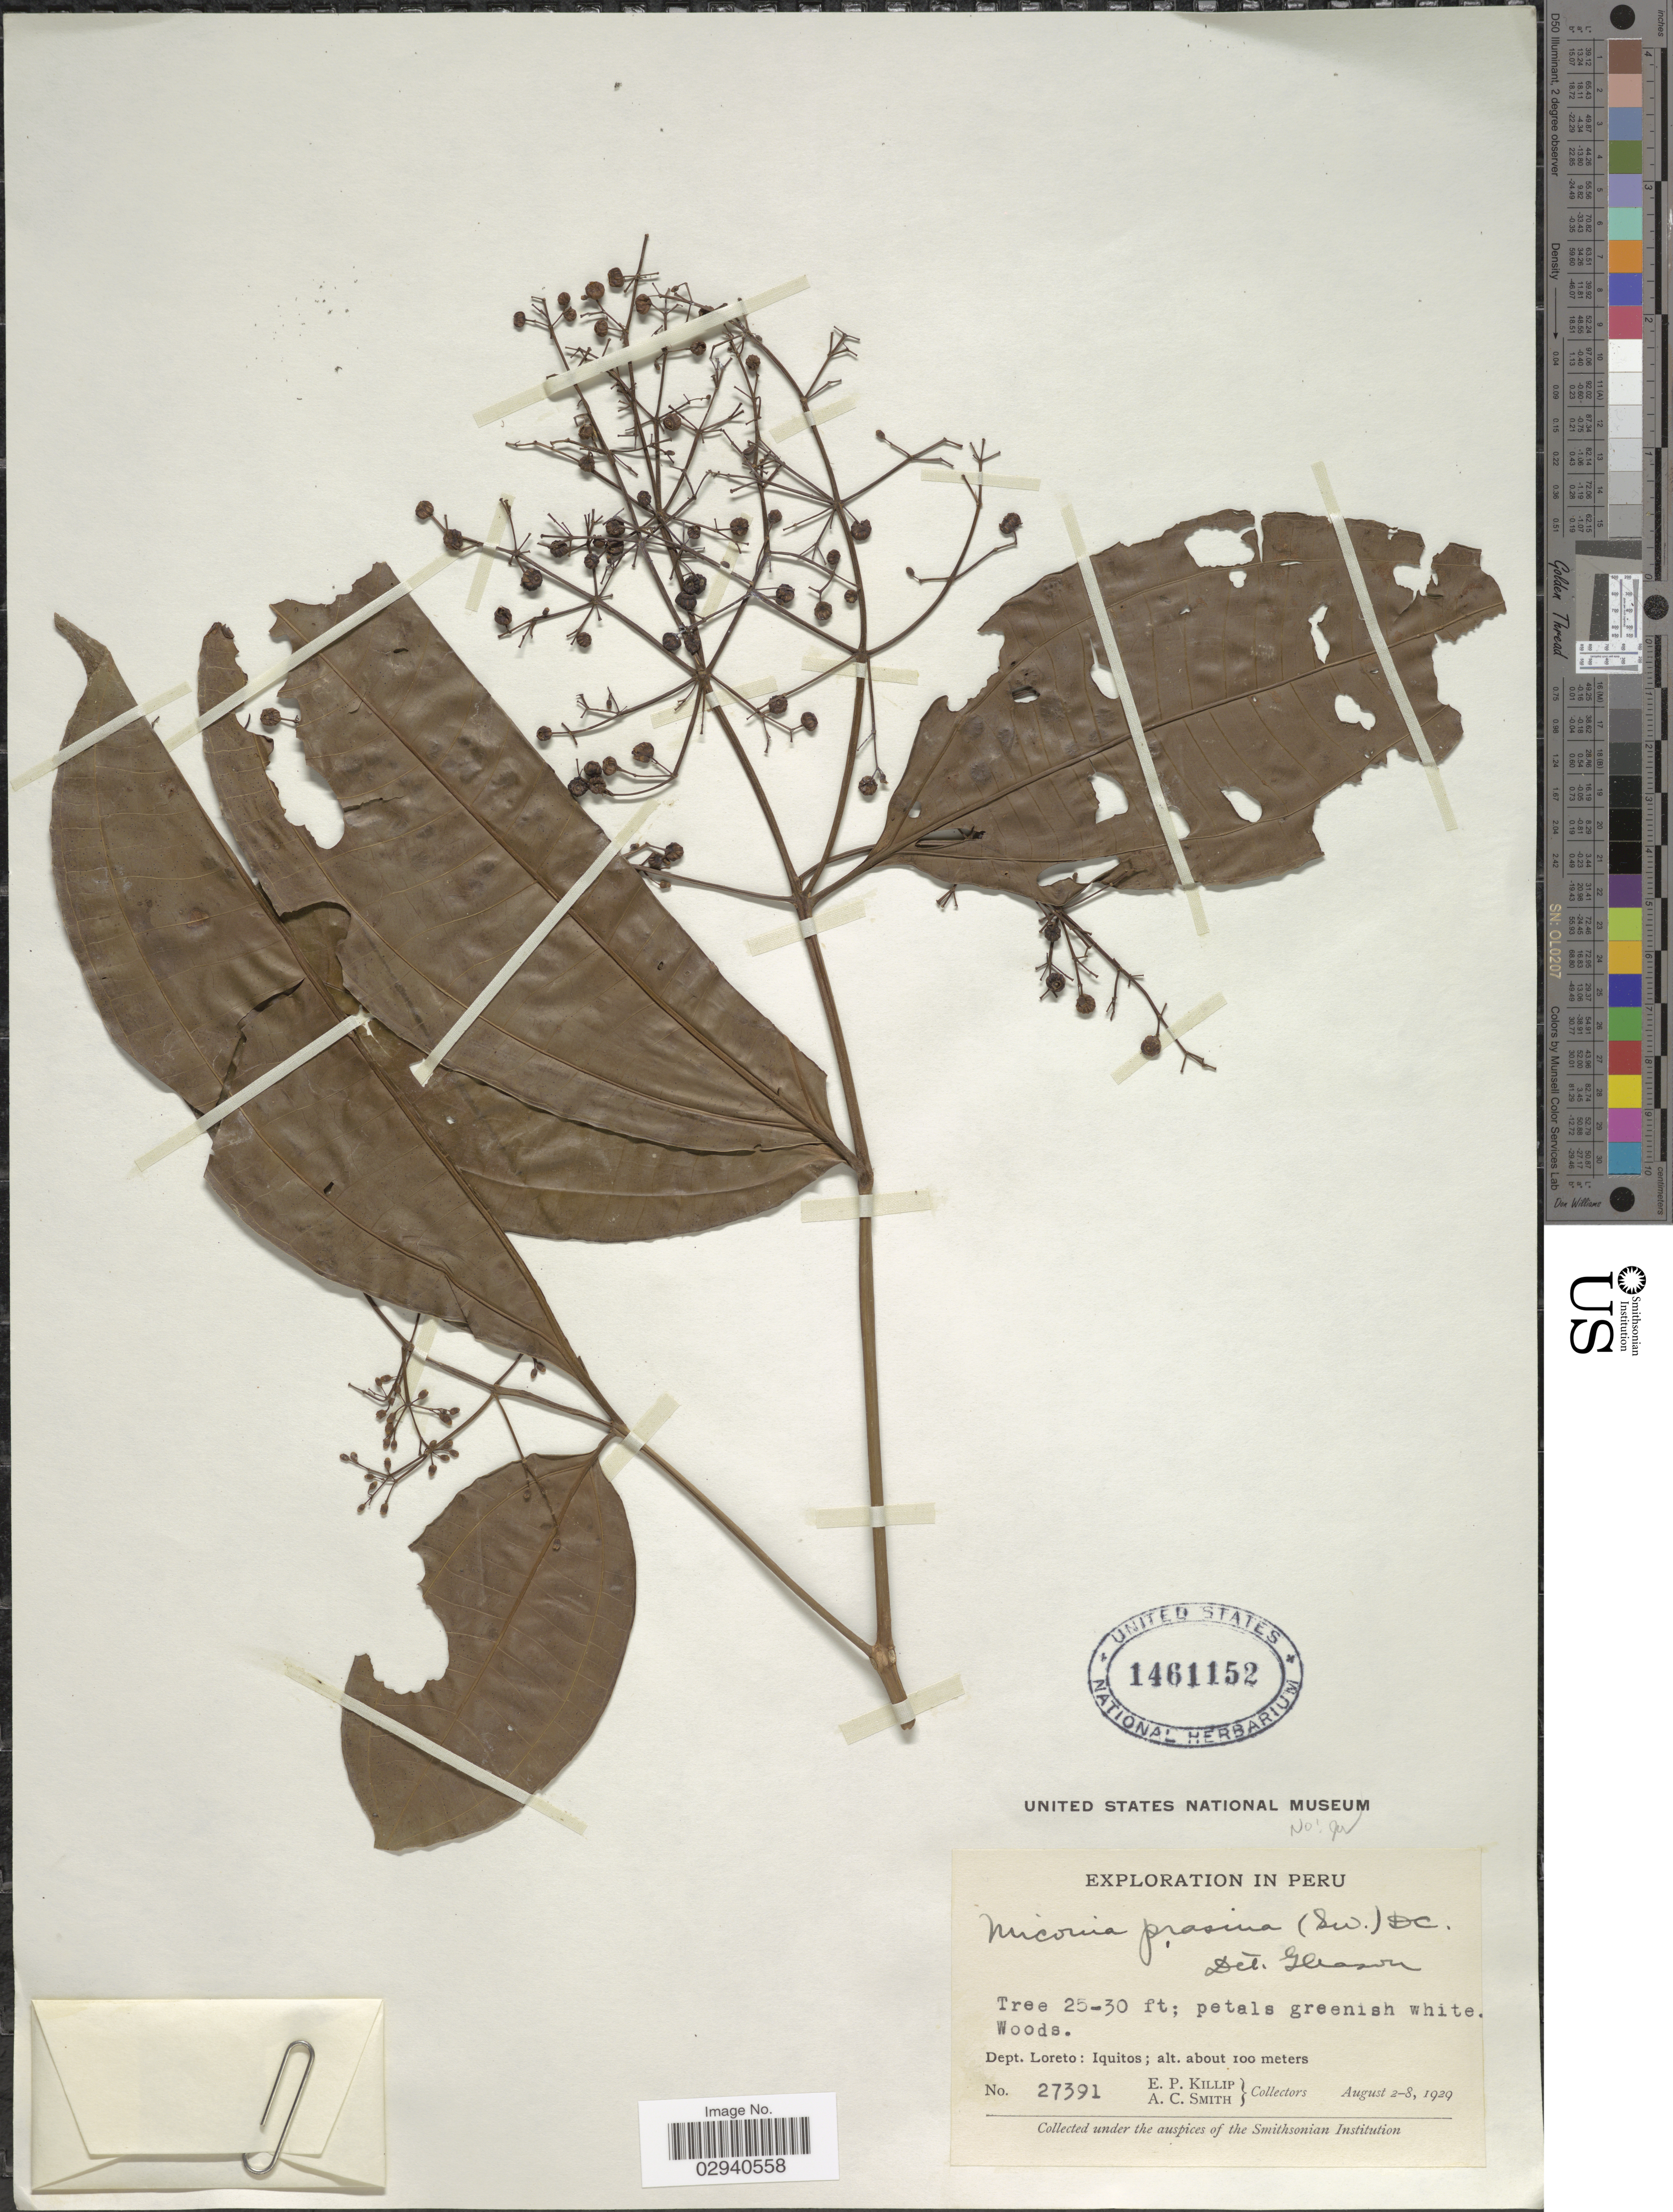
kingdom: Plantae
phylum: Tracheophyta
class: Magnoliopsida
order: Myrtales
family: Melastomataceae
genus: Miconia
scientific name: Miconia longifolia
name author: (Aubl.) DC.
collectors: E. P. Killip & A. C. Smith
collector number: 27391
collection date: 1929-08-02/1929-08-08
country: Peru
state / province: Loreto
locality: Dept. Loreto: Iquitos.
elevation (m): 100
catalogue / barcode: US 1461152